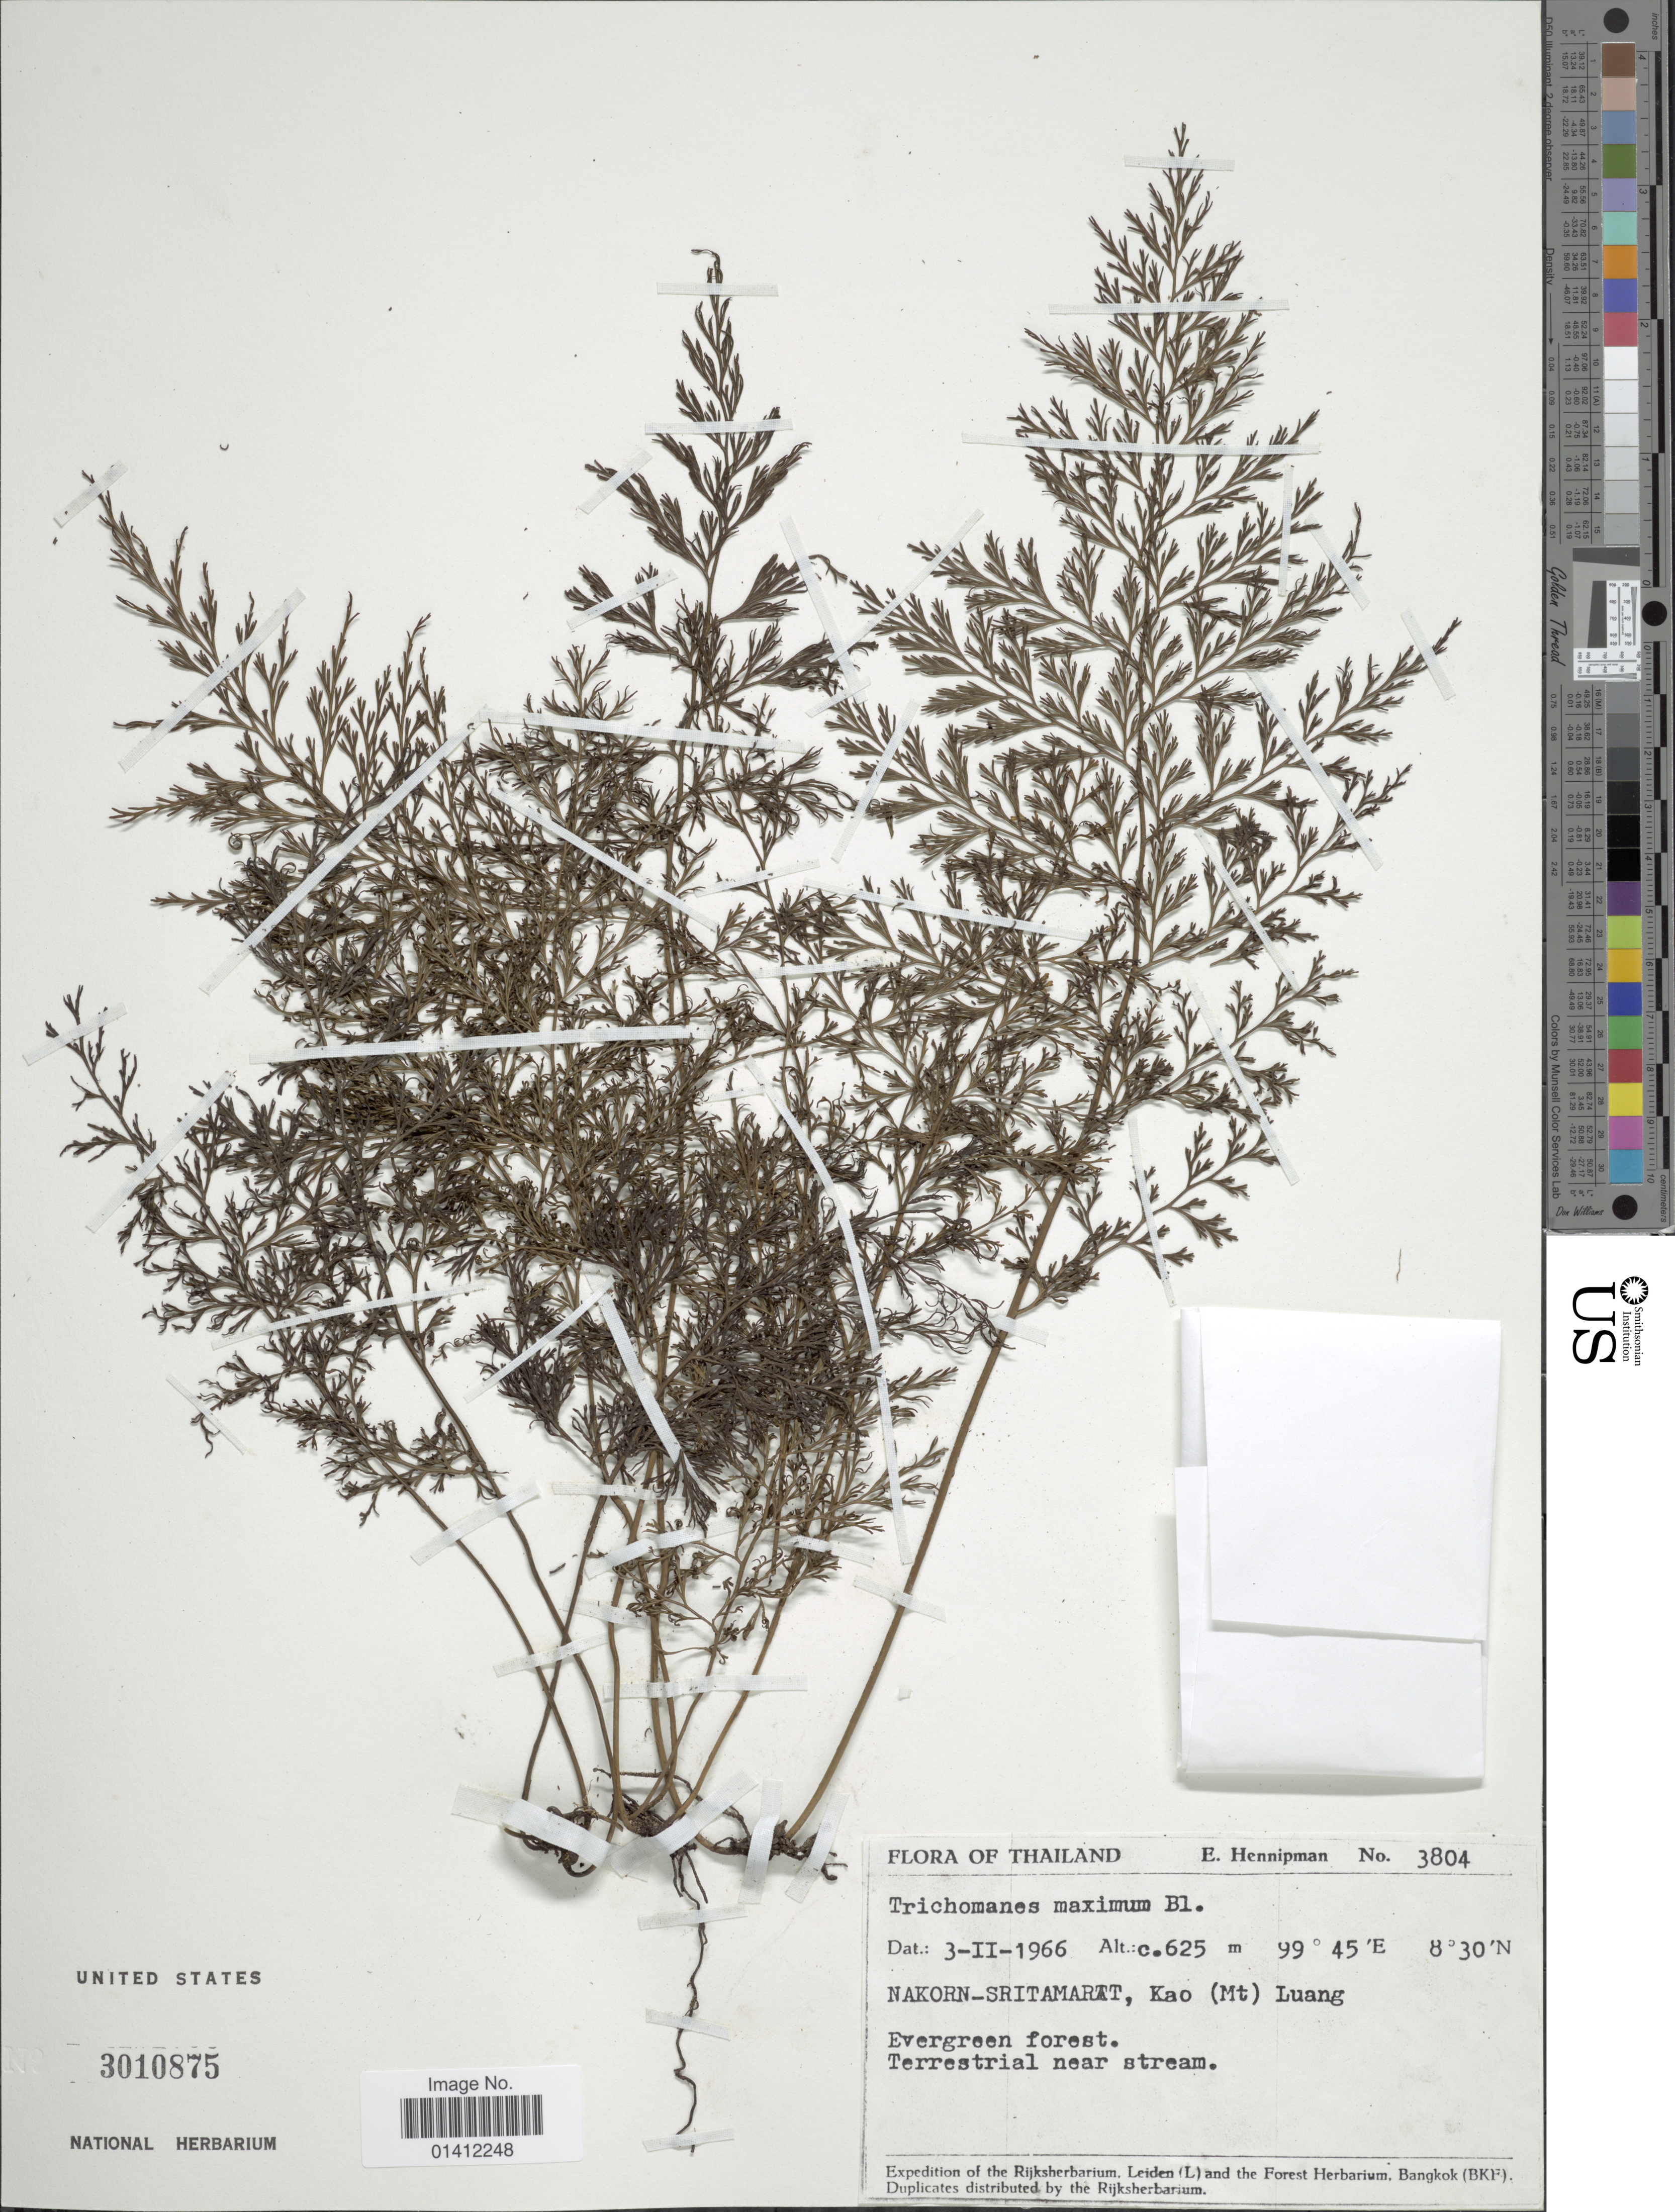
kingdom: Plantae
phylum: Tracheophyta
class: Polypodiopsida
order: Hymenophyllales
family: Hymenophyllaceae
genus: Vandenboschia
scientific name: Vandenboschia maxima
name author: (Blume) Copel.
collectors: E. Hennipman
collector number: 3804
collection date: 1966-02-03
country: Thailand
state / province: Nakhon Si Thammarat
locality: Nakorn-Sritamarat, Kao (Mt) Luang. Evergreen forest, Terrestrial near stream.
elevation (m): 625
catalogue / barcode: US 3010875